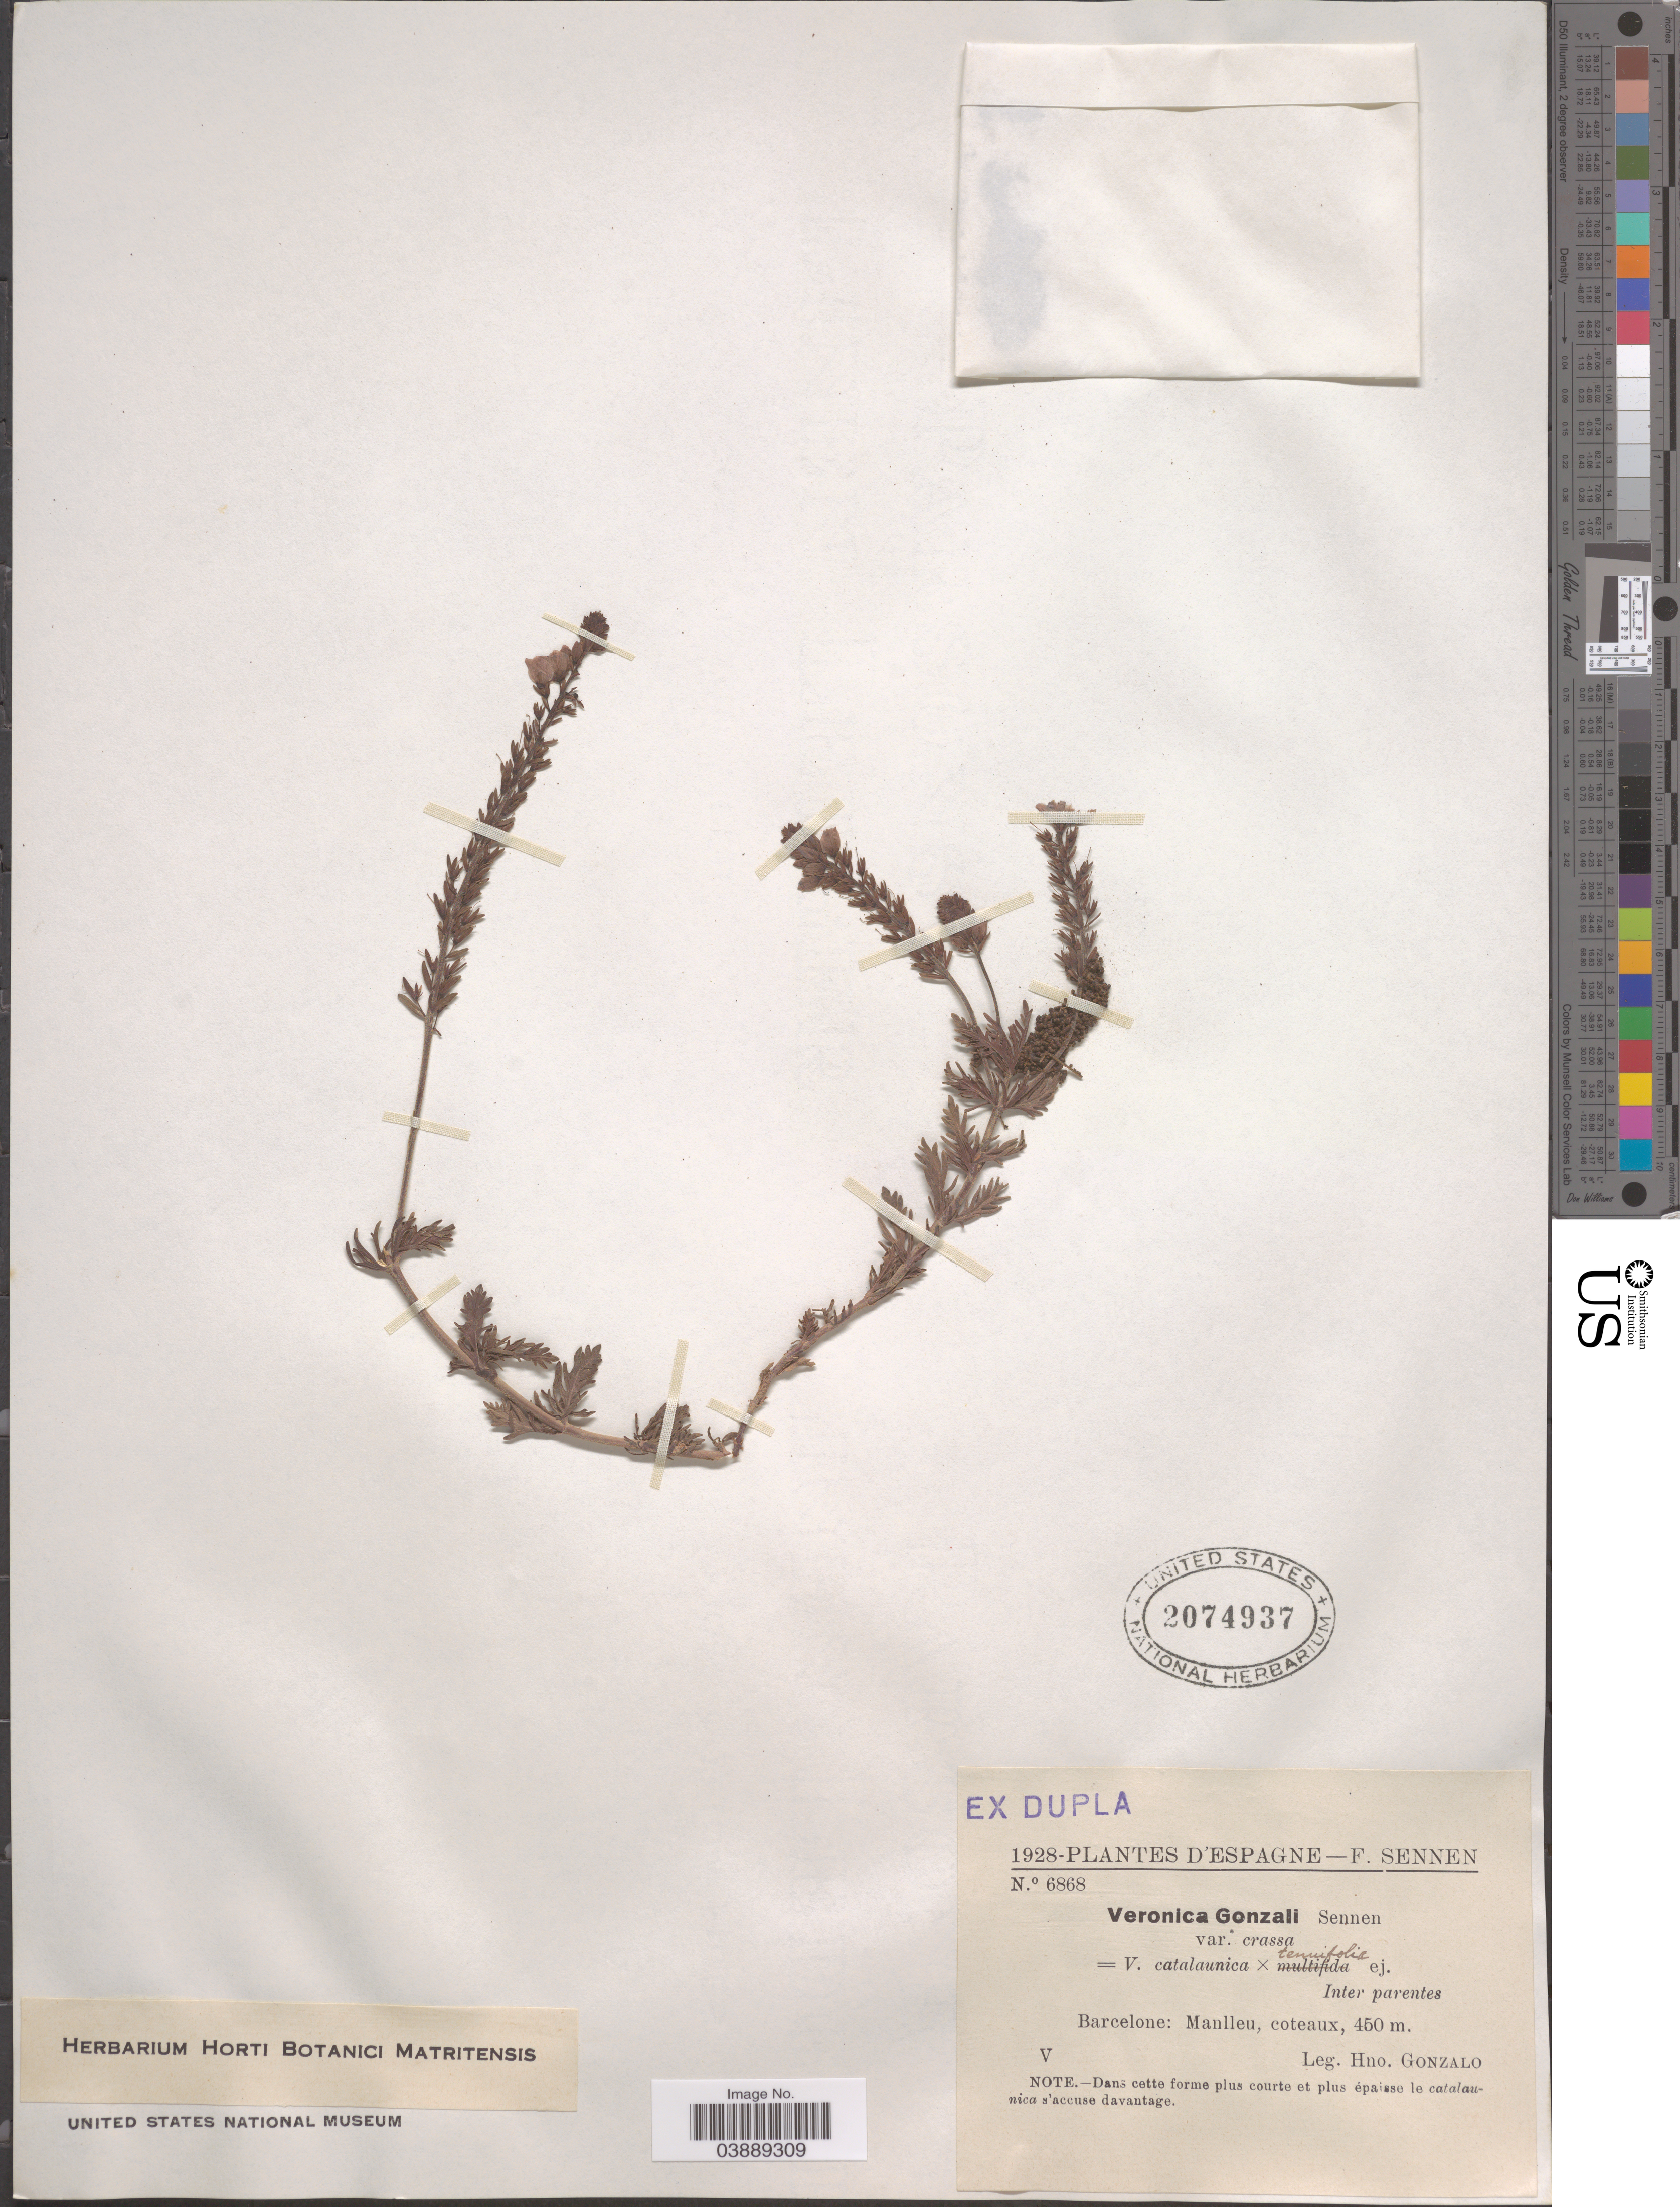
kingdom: Plantae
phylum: Tracheophyta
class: Magnoliopsida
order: Lamiales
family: Plantaginaceae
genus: Veronica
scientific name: Veronica catalaunica x V. tenuifolia Asso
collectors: H. Gonzalo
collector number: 6868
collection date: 1928-05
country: Spain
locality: Espagne. Borcelone: Manlleu.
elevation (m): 450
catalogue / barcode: US 2074937